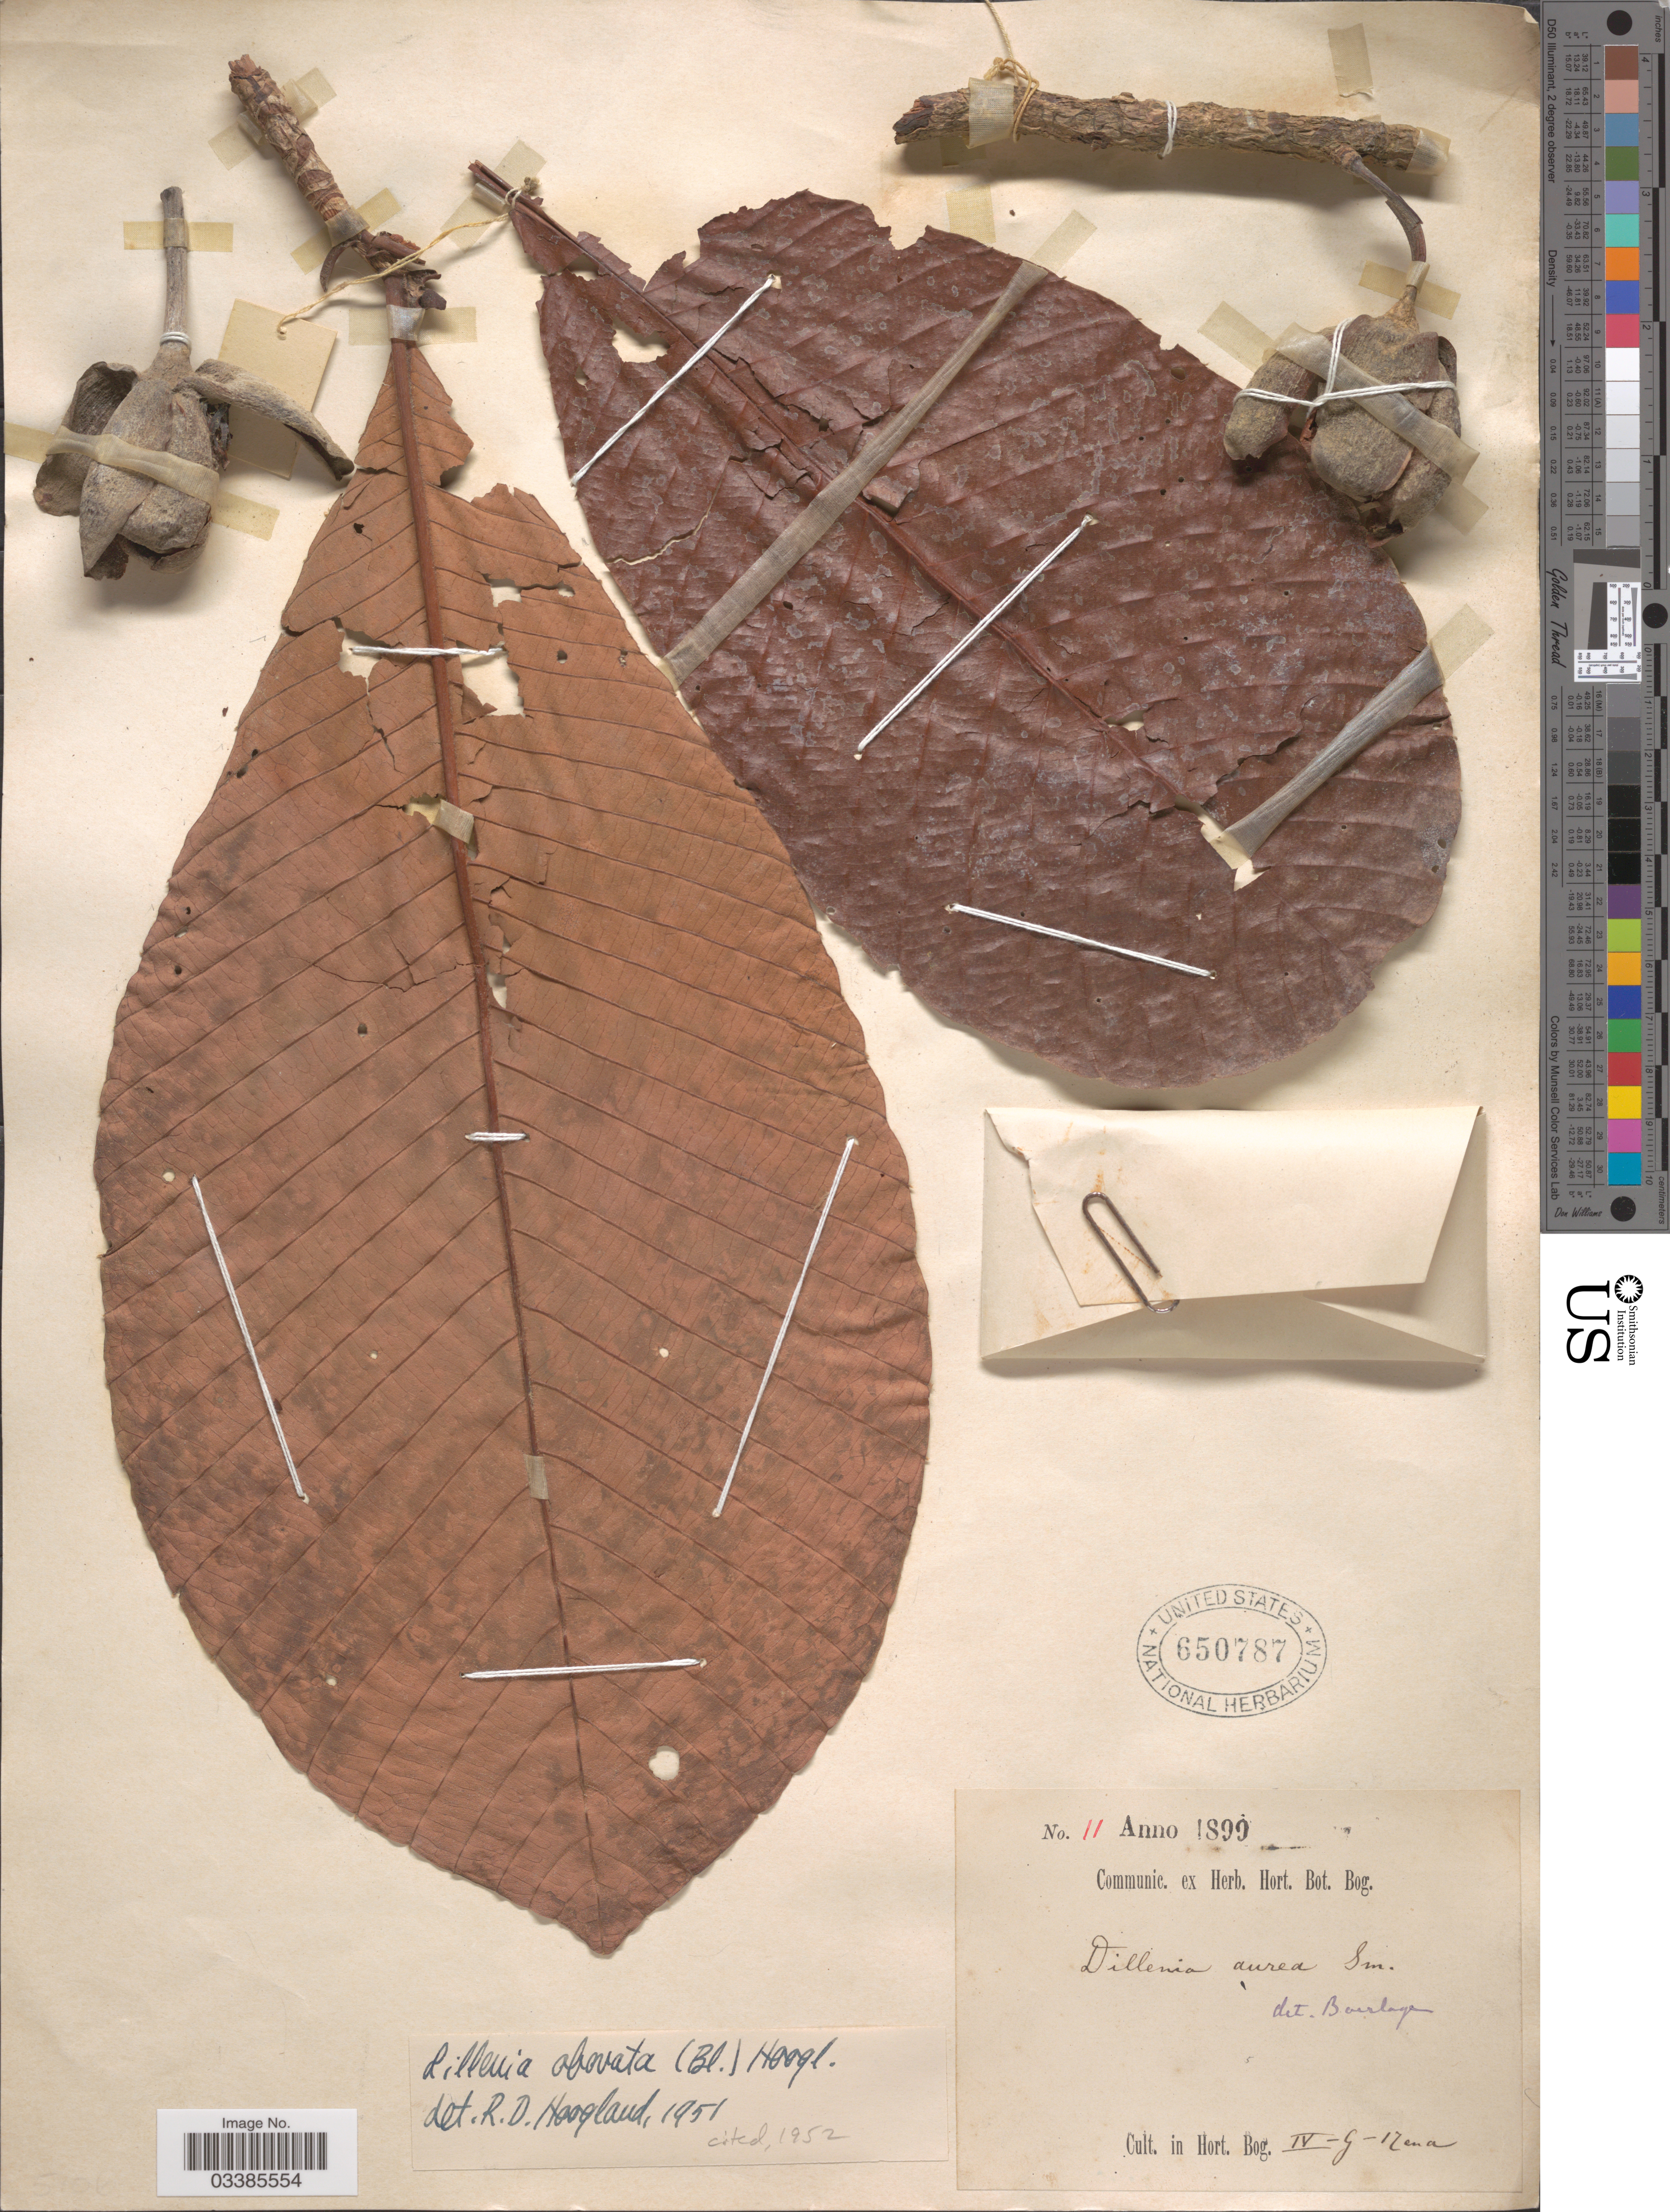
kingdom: Plantae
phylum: Tracheophyta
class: Magnoliopsida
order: Dilleniales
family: Dilleniaceae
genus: Dillenia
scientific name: Dillenia obovata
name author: (Blume) Hoogland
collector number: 11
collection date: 1899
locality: Cult. in Hort. Bog. IV-G-17 en a.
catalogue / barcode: US 650787